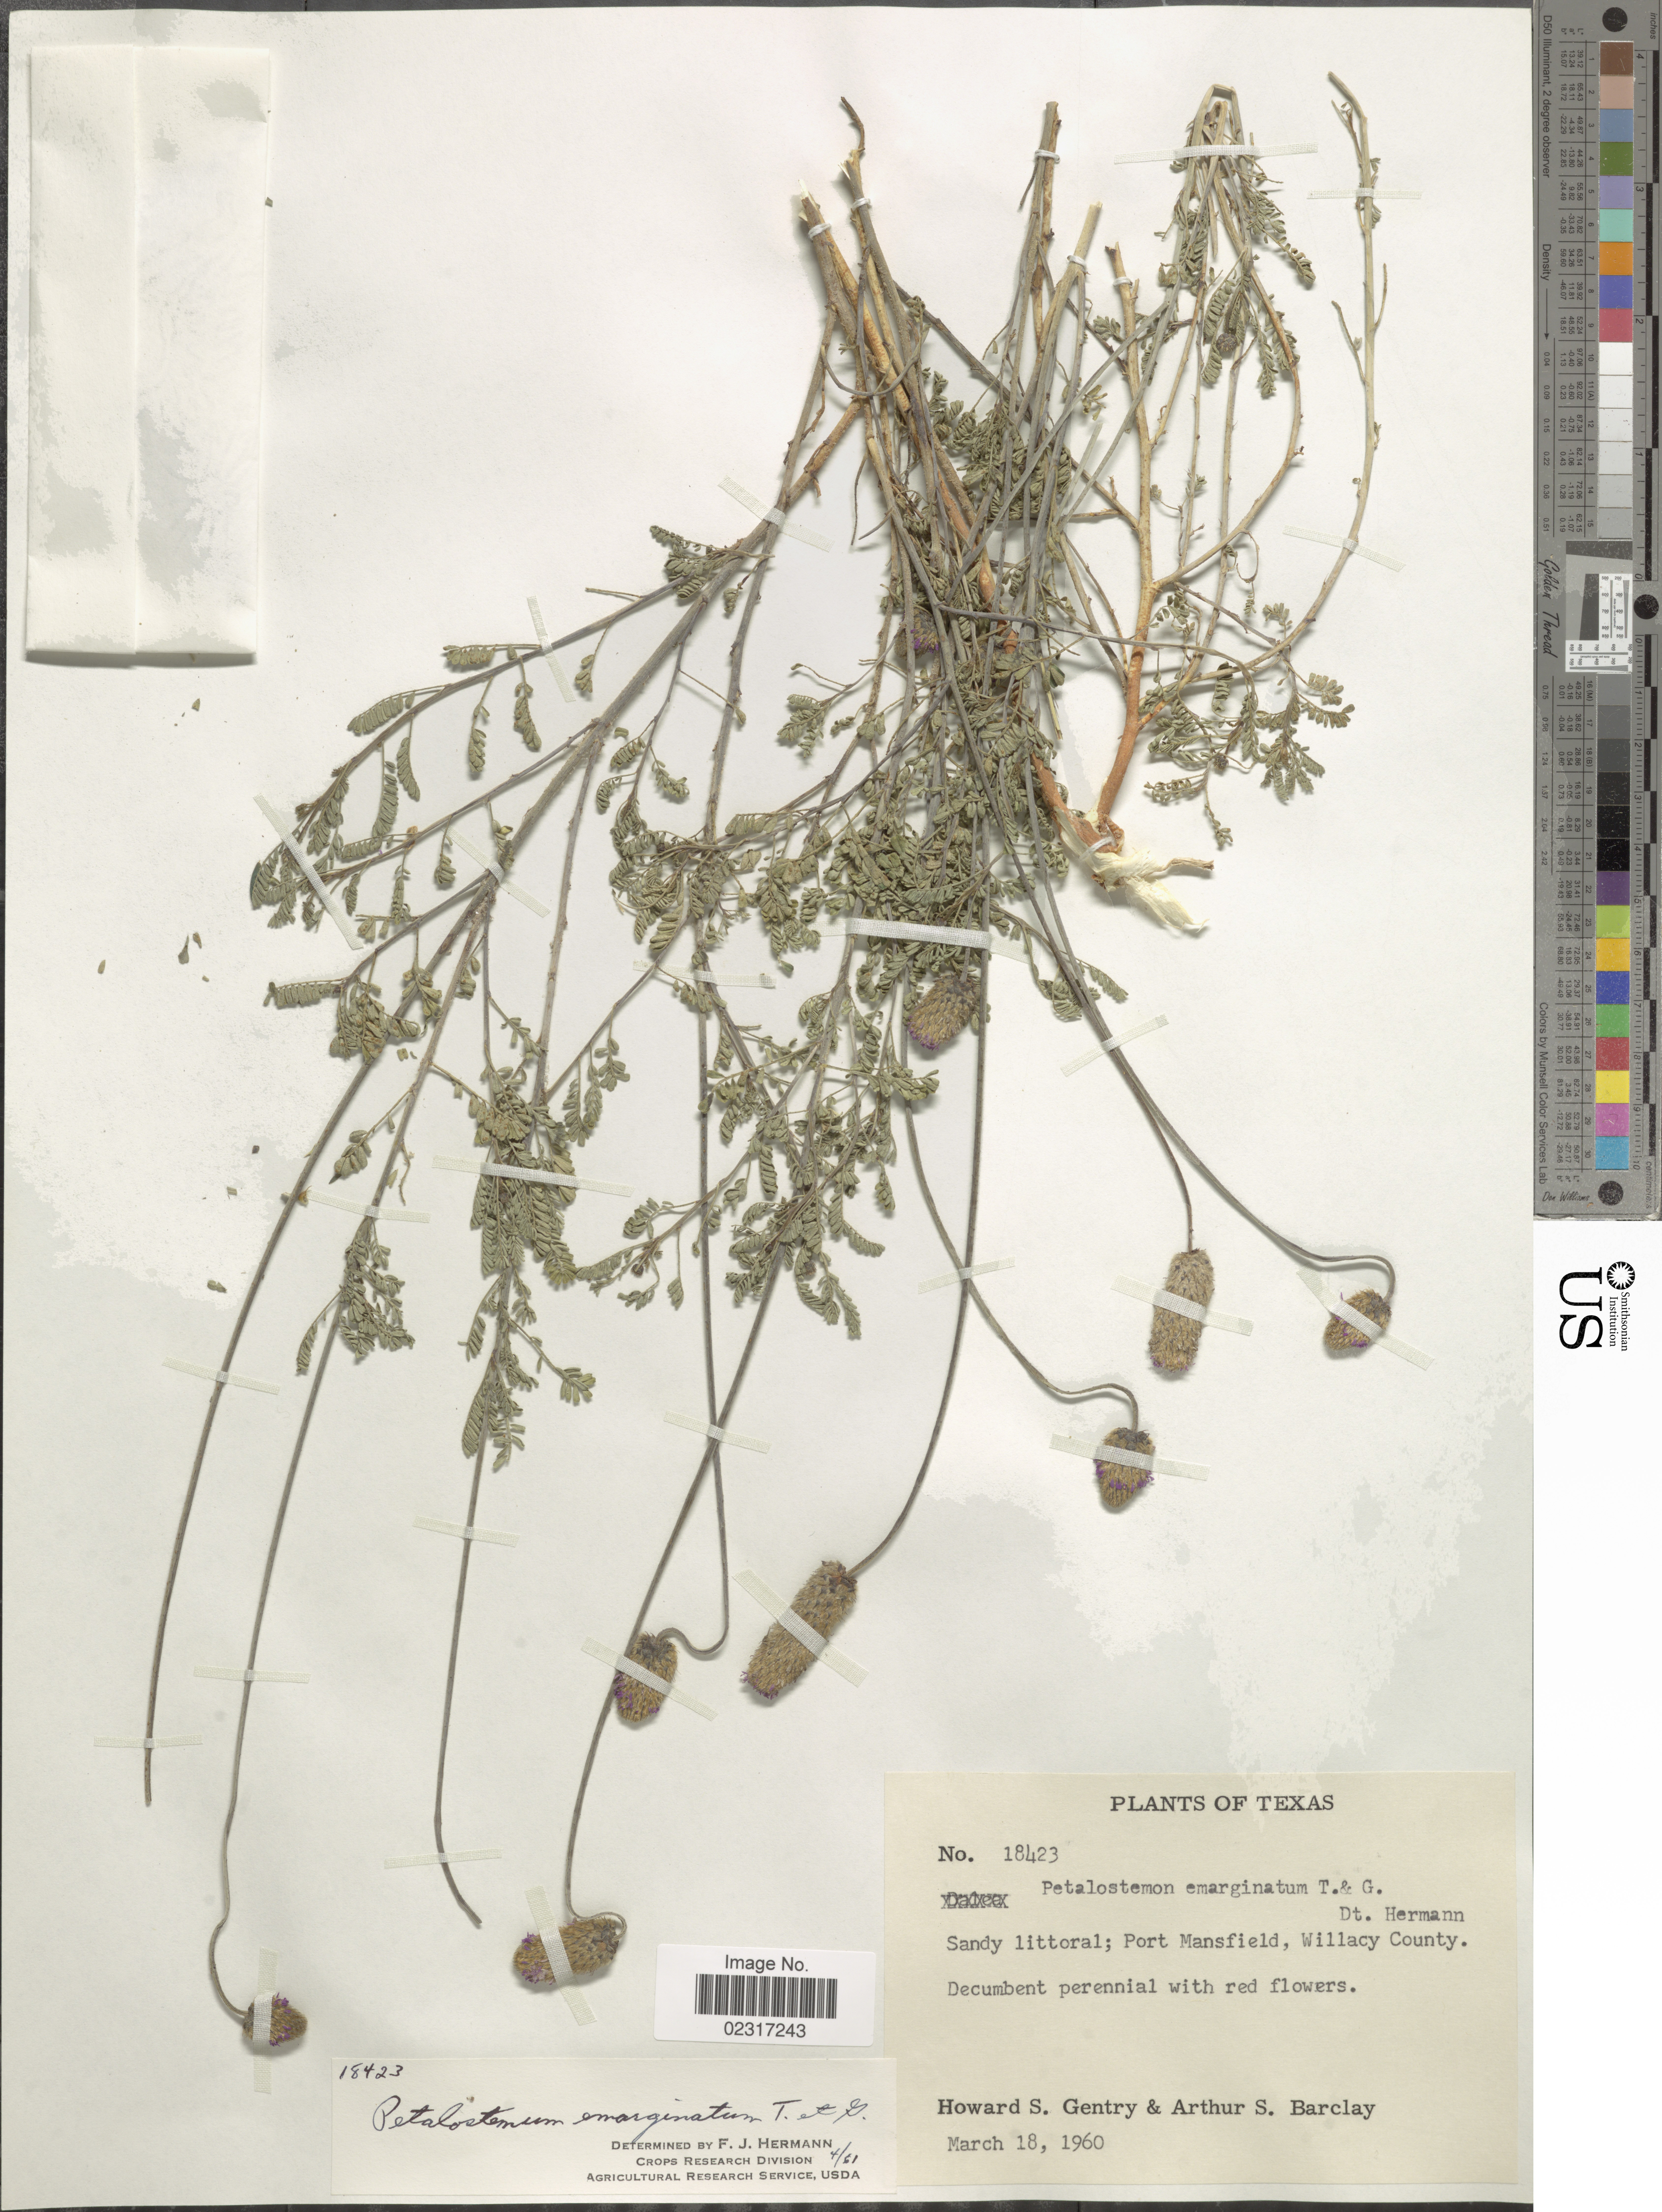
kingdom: Plantae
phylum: Tracheophyta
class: Magnoliopsida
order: Fabales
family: Fabaceae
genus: Dalea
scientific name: Dalea emarginata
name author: (Torr. & A. Gray) Shinners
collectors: H. S. Gentry & A. S. Barclay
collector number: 18423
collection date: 1960-03-18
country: United States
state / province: Texas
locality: Sandy littoral; Port Mansfield, Willacy County